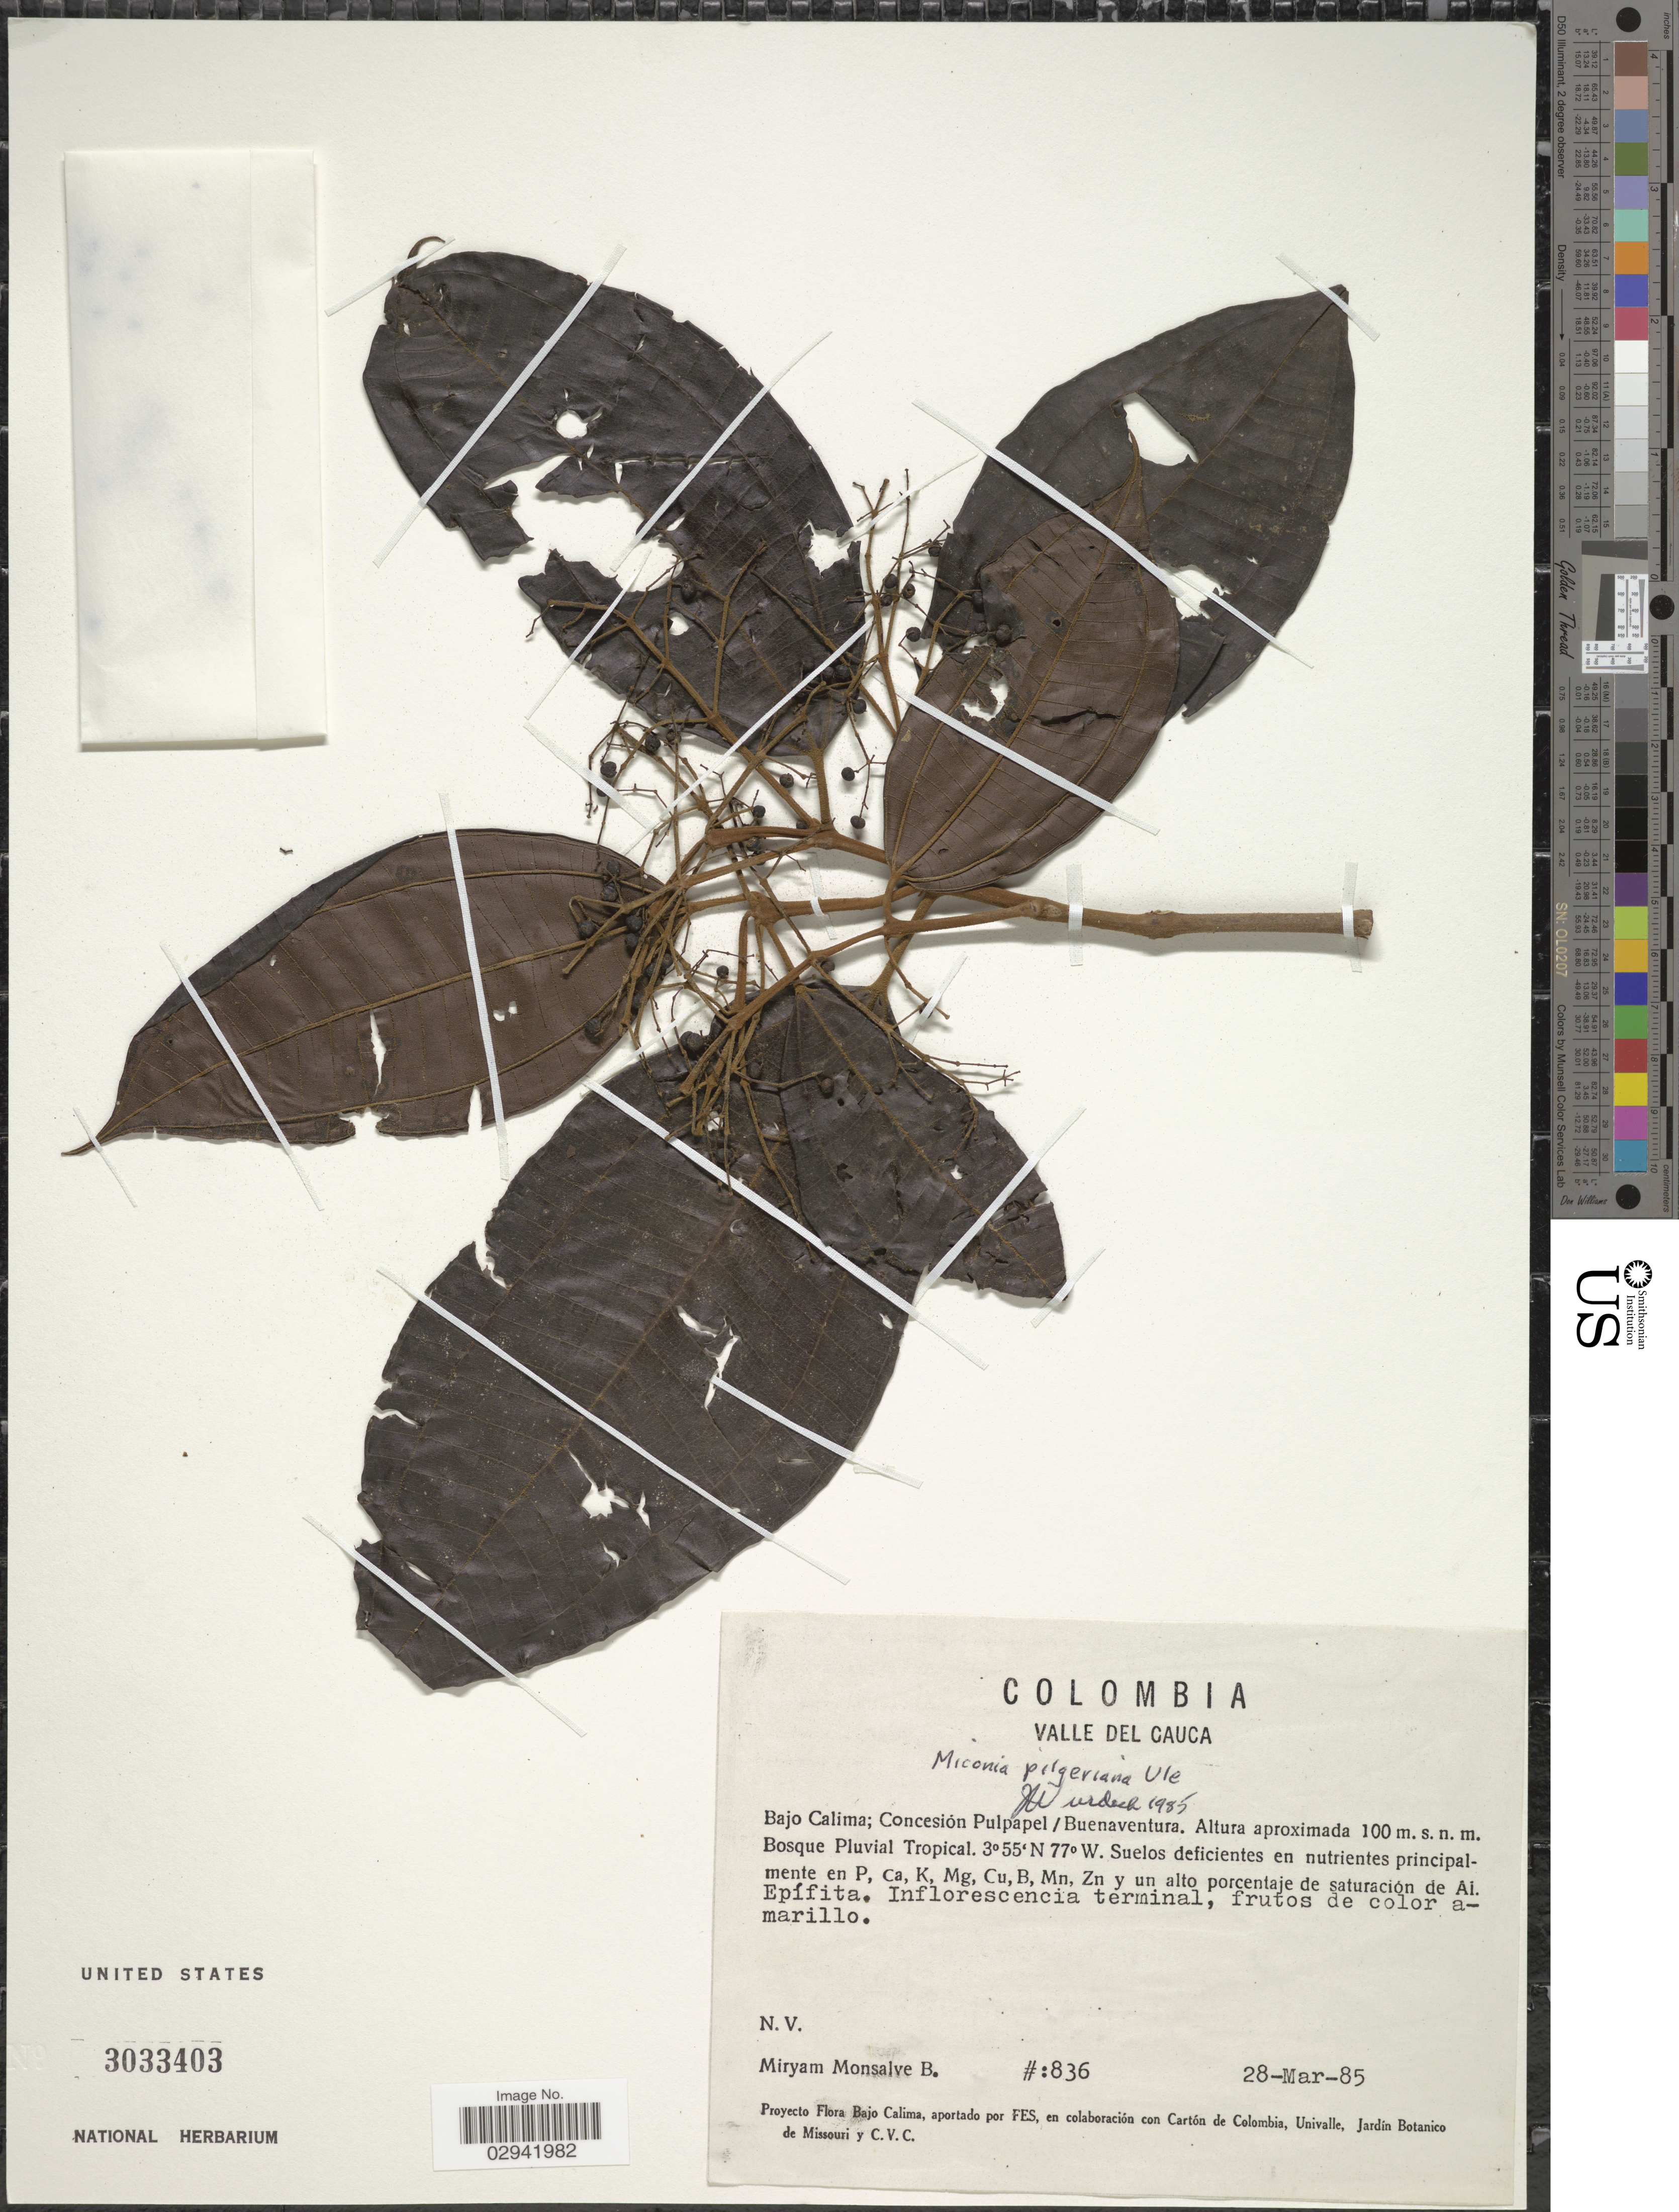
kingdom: Plantae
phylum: Tracheophyta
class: Magnoliopsida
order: Myrtales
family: Melastomataceae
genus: Miconia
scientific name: Miconia pilgeriana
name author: Ule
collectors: M. Monsalve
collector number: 836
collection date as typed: Transcribed d/m/y: 28/3/85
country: Colombia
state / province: Valle del Cauca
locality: Bajo Calima; Concesión Pulpapel / Buenaventura.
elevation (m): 100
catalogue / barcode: US 3033403